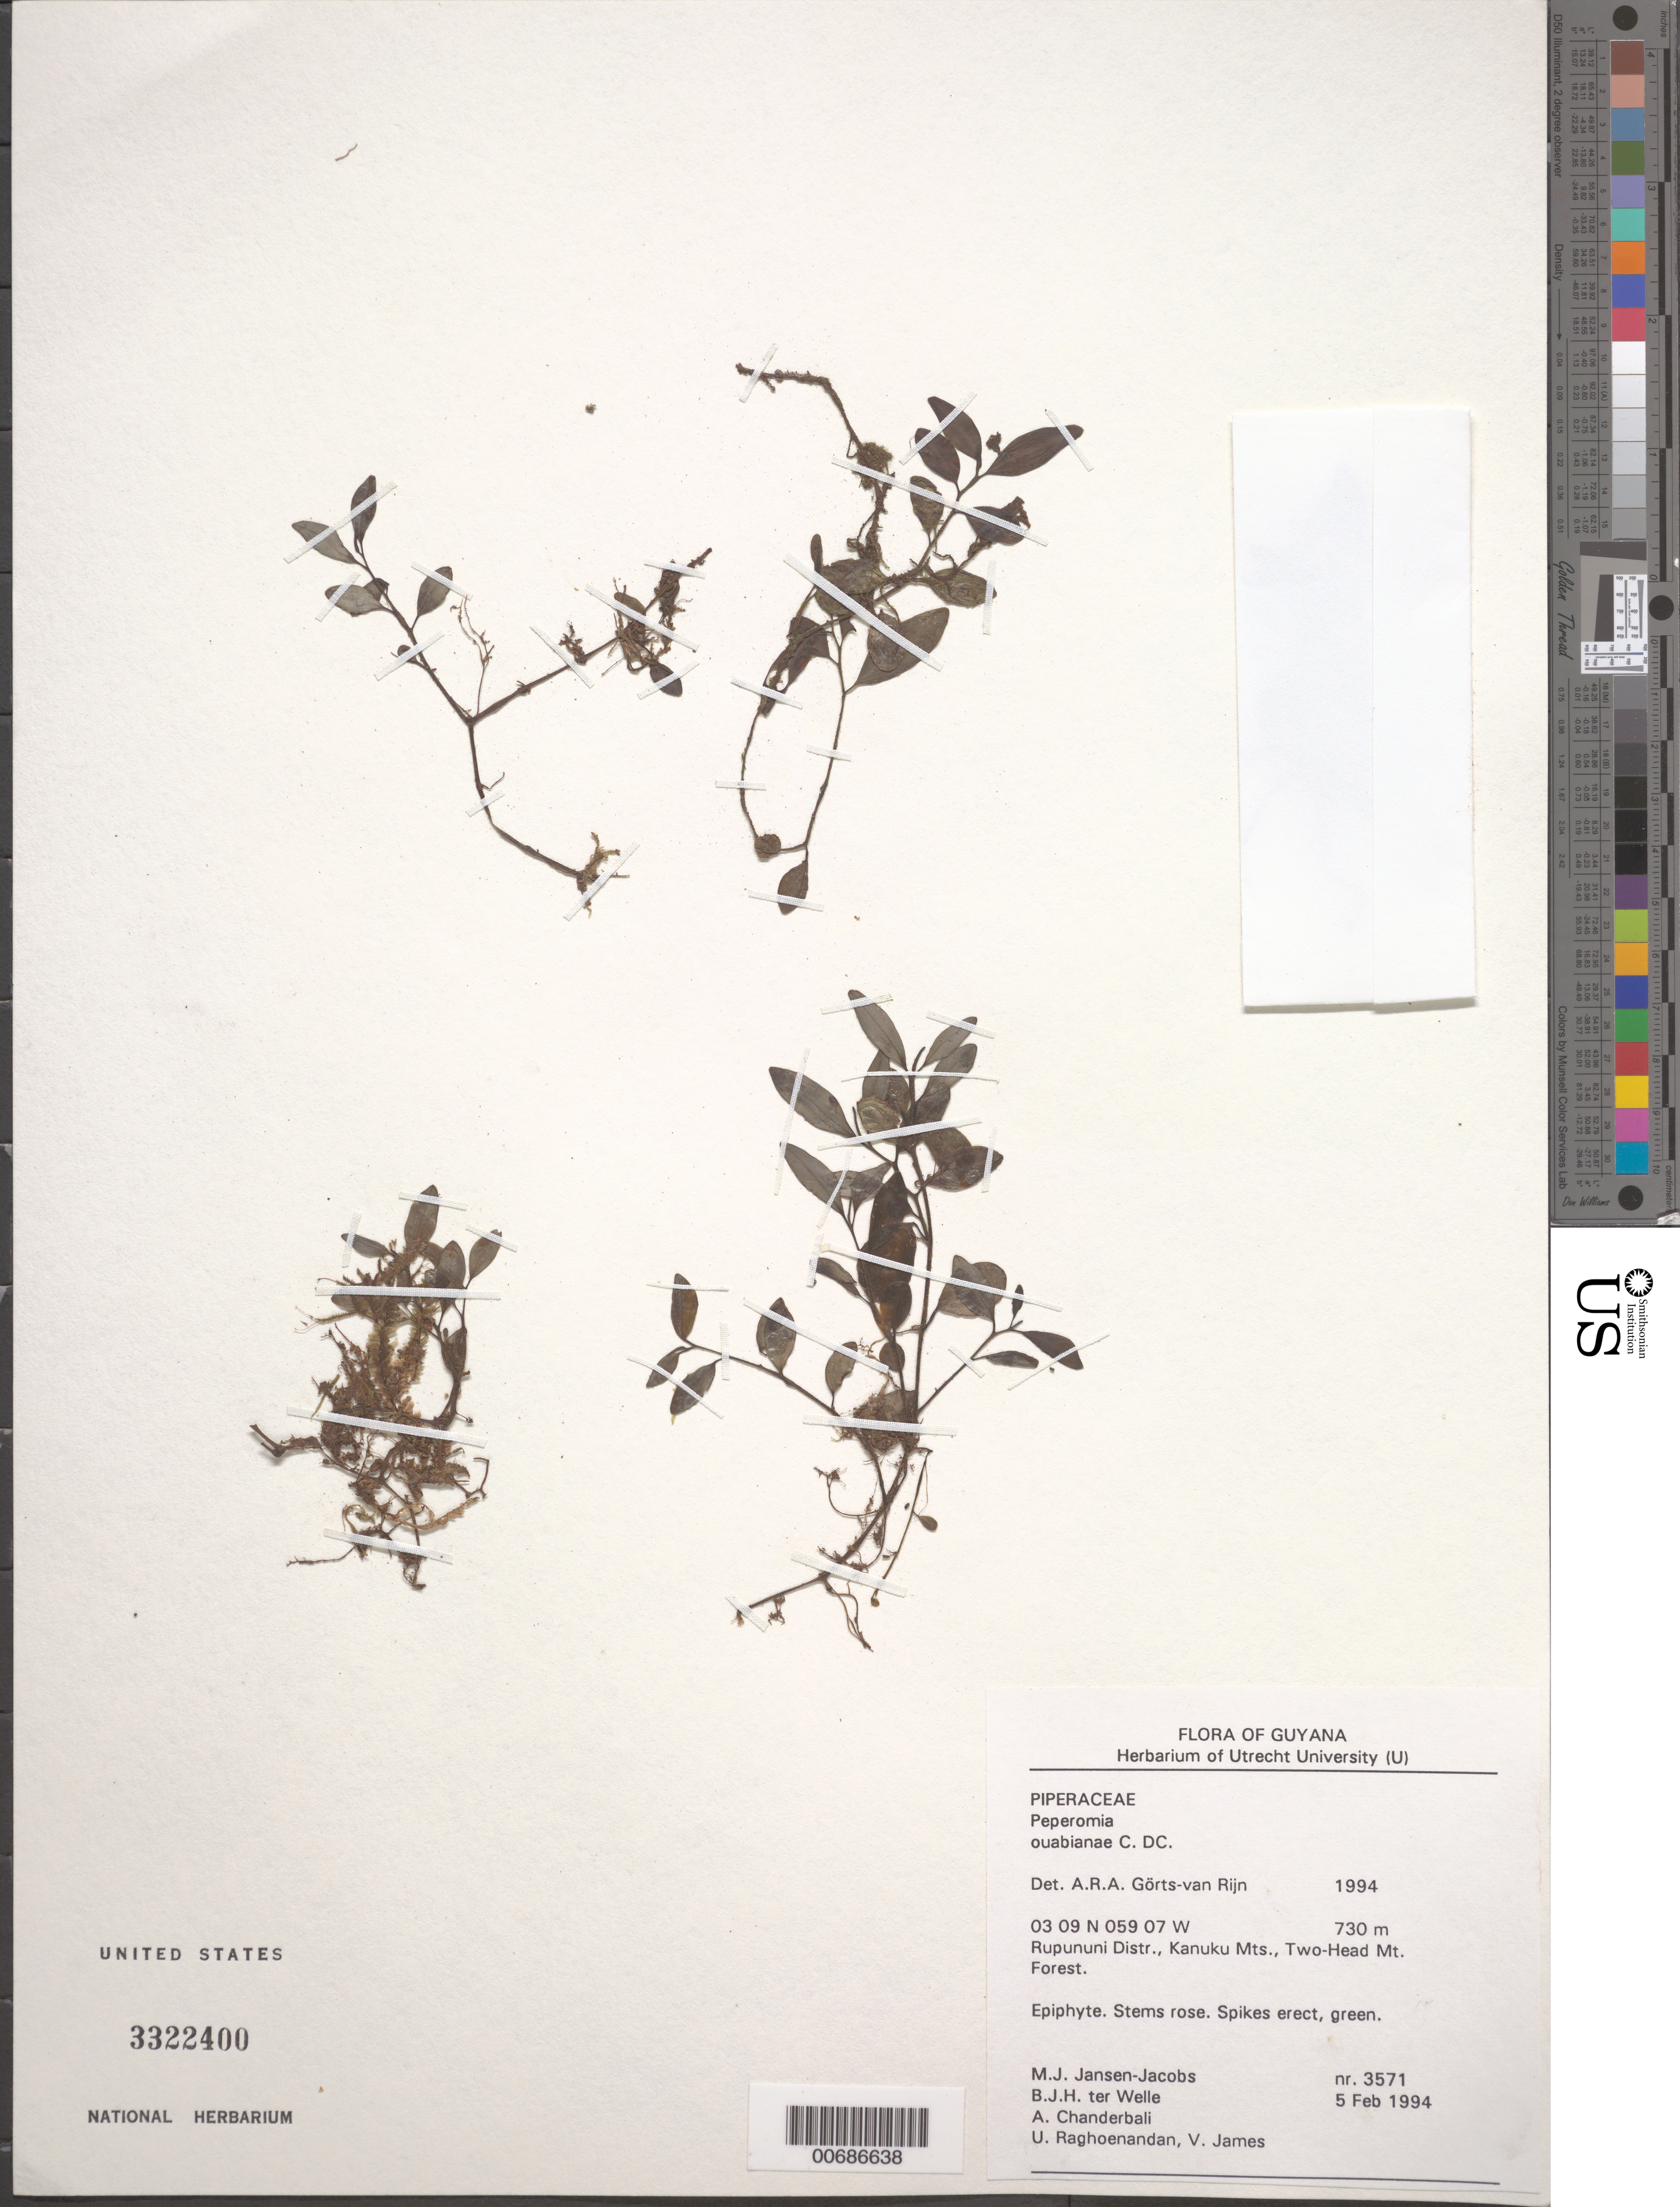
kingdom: Plantae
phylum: Tracheophyta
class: Magnoliopsida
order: Piperales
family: Piperaceae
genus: Peperomia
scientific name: Peperomia ouabianae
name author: C. DC.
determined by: Görts-van Rijn, A. R. A.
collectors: M. J. Jansen-Jacobs, B. Welle, A. S. Chanderbali, U. Raghoenandan & V. James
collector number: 3571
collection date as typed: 5-Feb-94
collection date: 1994-02-05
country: Guyana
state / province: U. Takutu-U. Essequibo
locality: Two-Head Mt., Kanuku Mts.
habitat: Forest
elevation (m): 730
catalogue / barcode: US 3322400